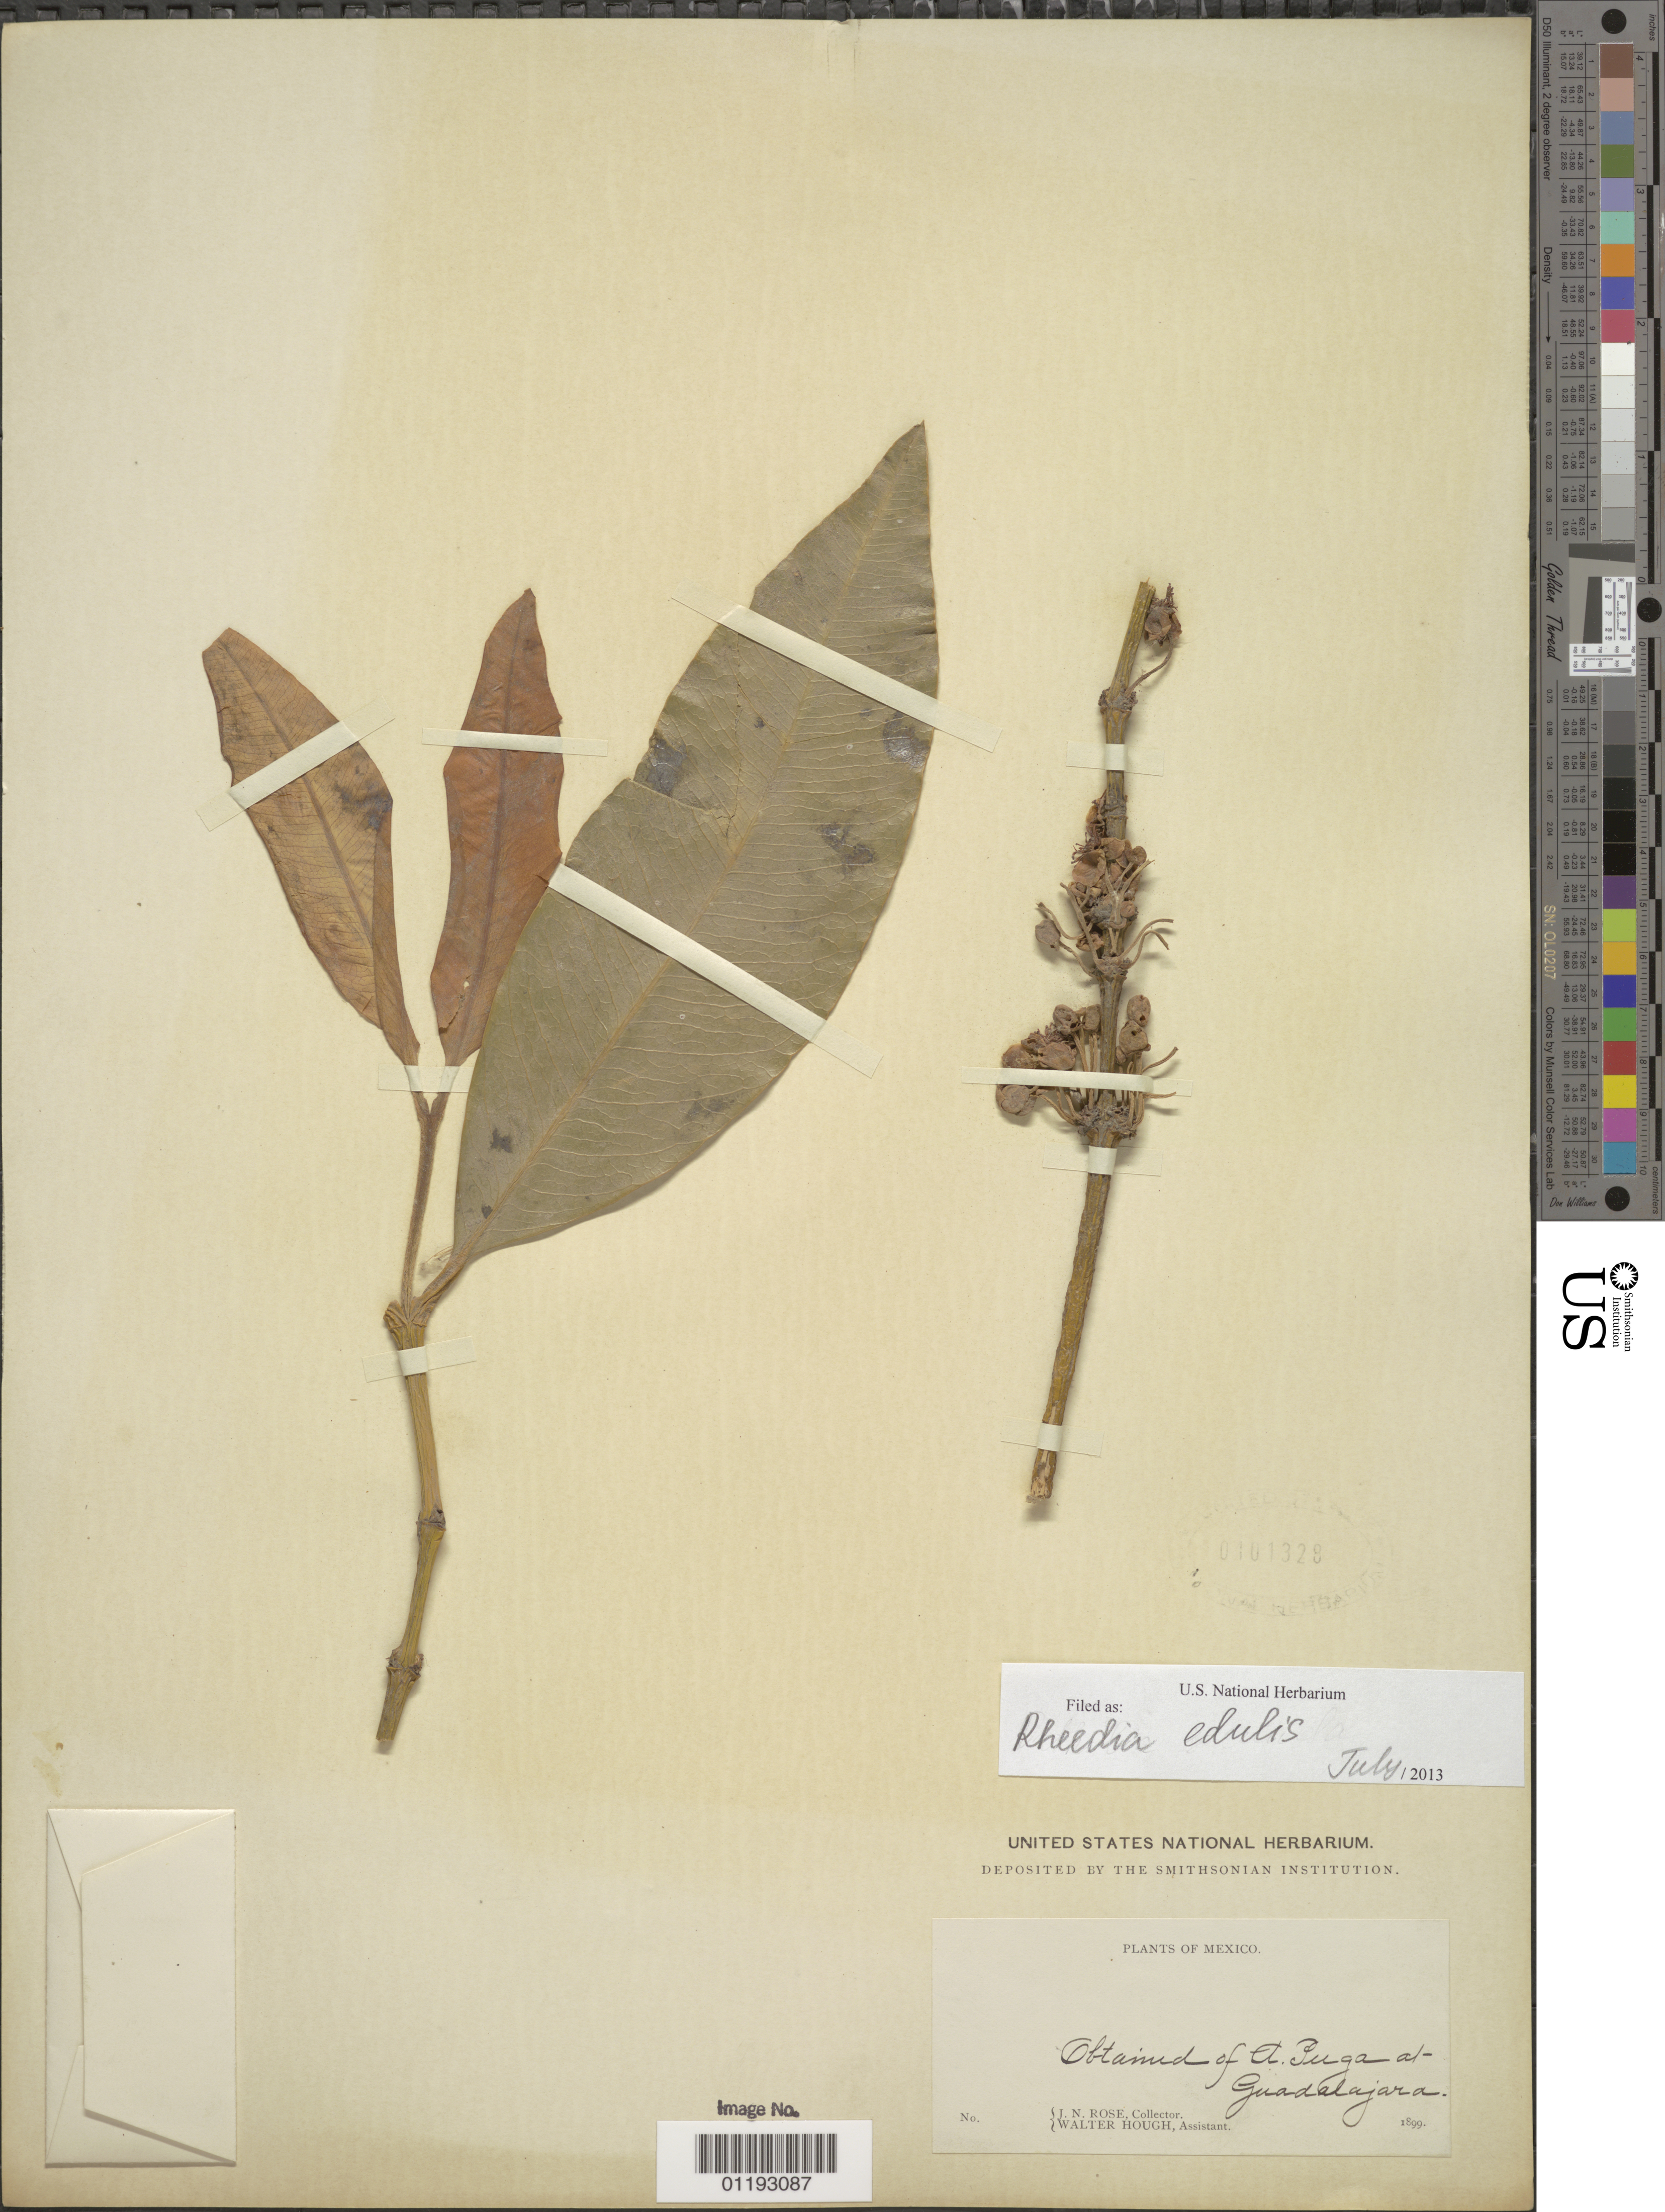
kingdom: Plantae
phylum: Tracheophyta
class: Magnoliopsida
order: Malpighiales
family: Clusiaceae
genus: Garcinia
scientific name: Garcinia intermedia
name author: (Pittier) Hammel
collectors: J. N. Rose & W. Hough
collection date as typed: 1899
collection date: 1899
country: Mexico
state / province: Jalisco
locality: Guadalajara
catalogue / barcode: US 101328